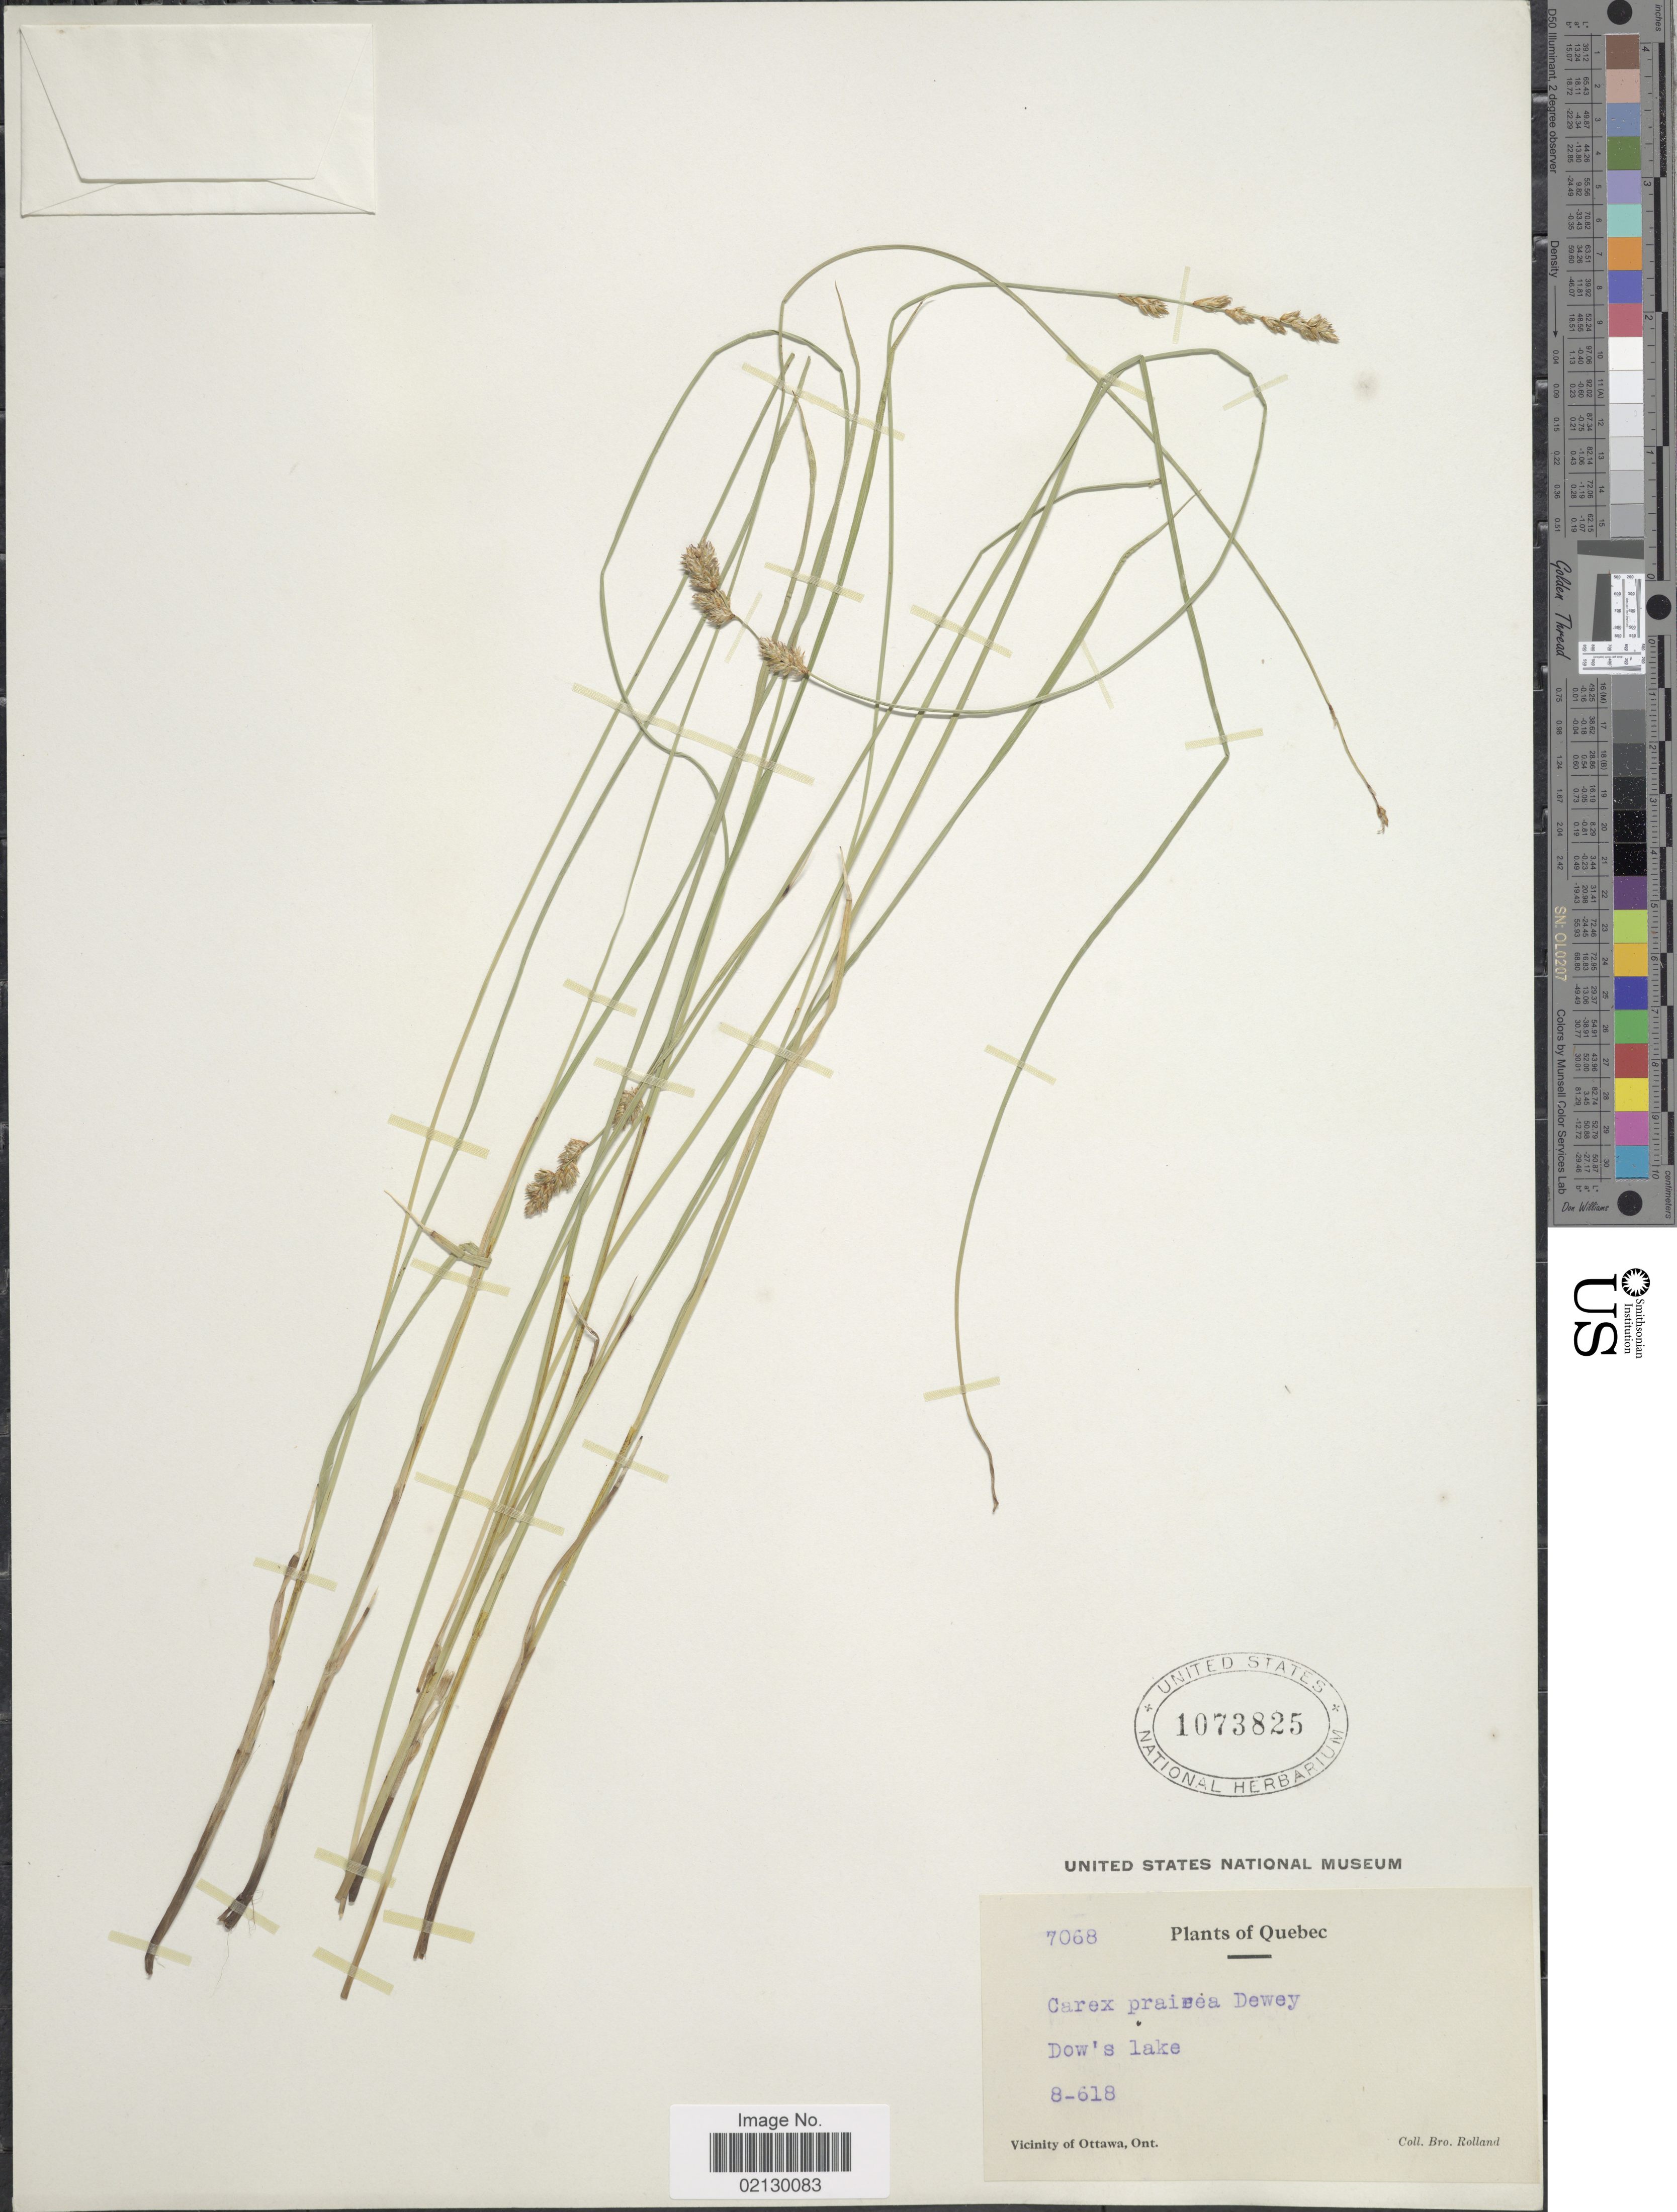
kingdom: Plantae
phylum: Tracheophyta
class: Liliopsida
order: Poales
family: Cyperaceae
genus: Carex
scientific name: Carex prairea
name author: Dewey ex Alph. Wood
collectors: B. Rolland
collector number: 7068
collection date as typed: Transcribed d/m/y: 6/8/18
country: Canada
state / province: Ontario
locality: Dow's lake, Vicinity of Ottawa, Ont. [unsure placement] Quebec.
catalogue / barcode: US 1073825